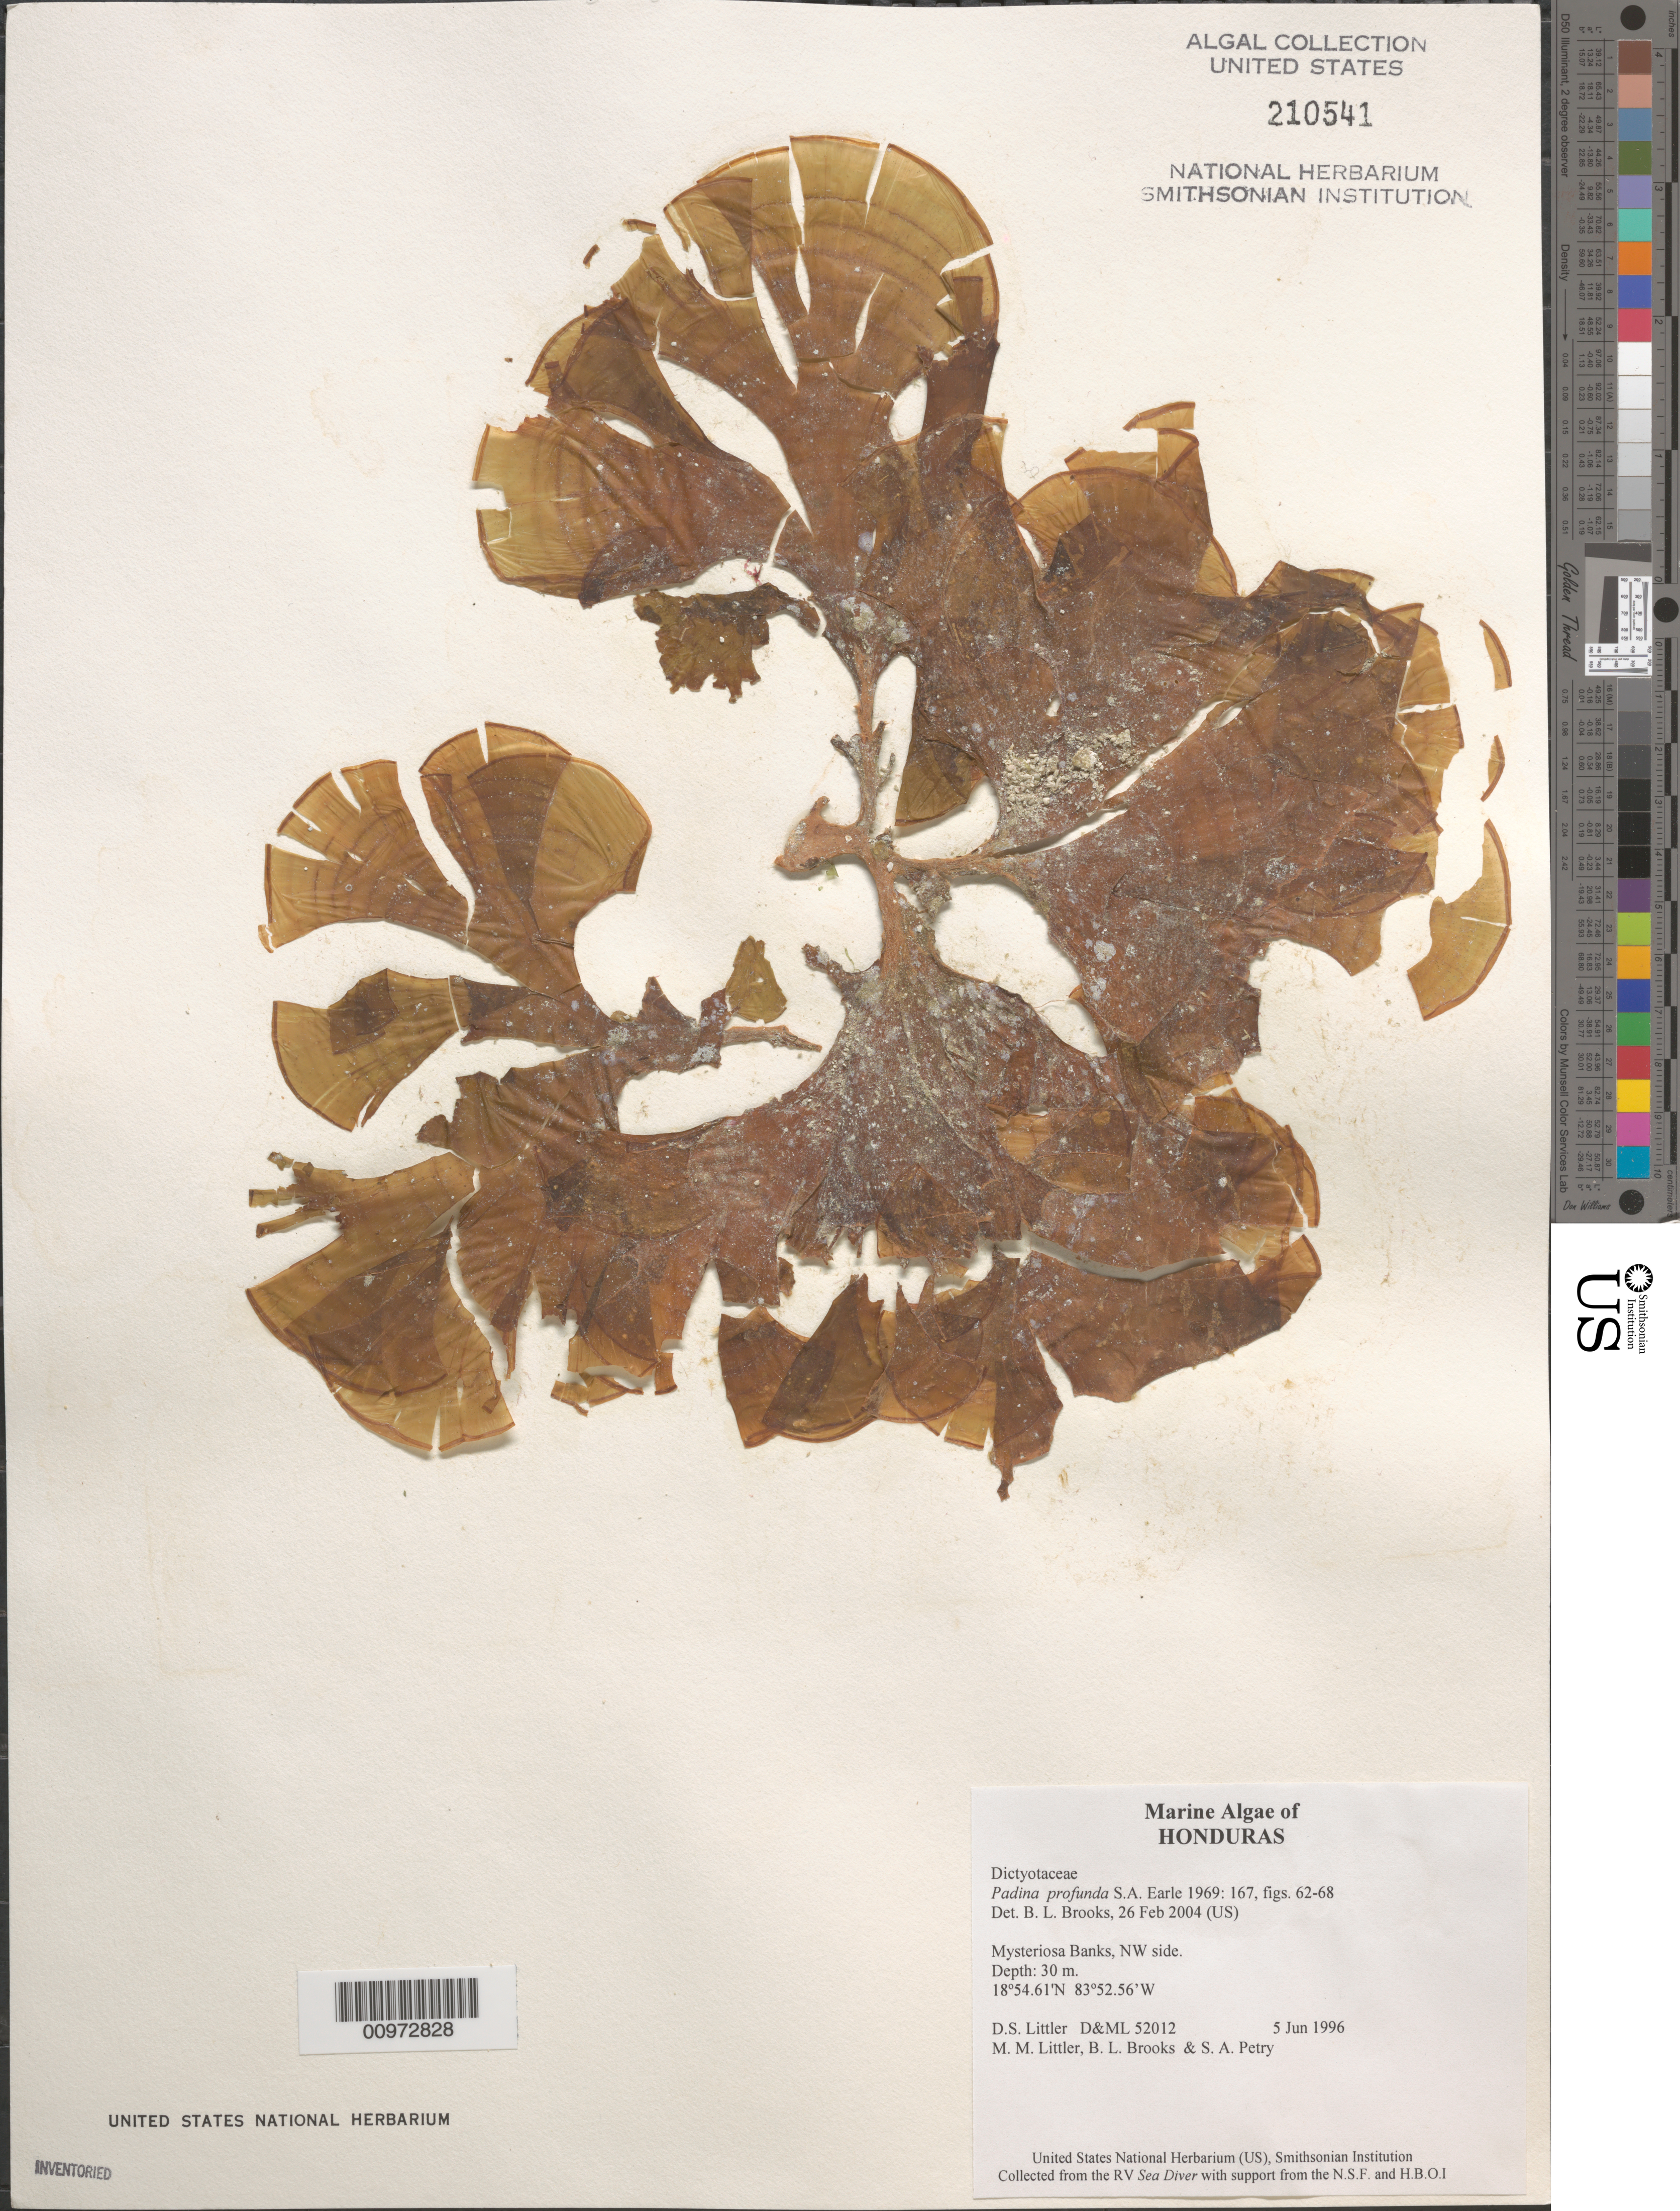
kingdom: Chromista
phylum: Ochrophyta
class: Phaeophyceae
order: Dictyotales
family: Dictyotaceae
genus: Padina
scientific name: Padina pavonica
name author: (L.) Thivy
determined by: Algae name updating Project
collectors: D. S. Littler, M. M. Littler, B. Brooks & S. Petry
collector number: D&ML 52012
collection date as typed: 05 Jun 1996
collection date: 1996-06-05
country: Honduras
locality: Mysteriosa Banks, northwest side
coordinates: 18 54.61'N, 83 52.56'W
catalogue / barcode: US 210541